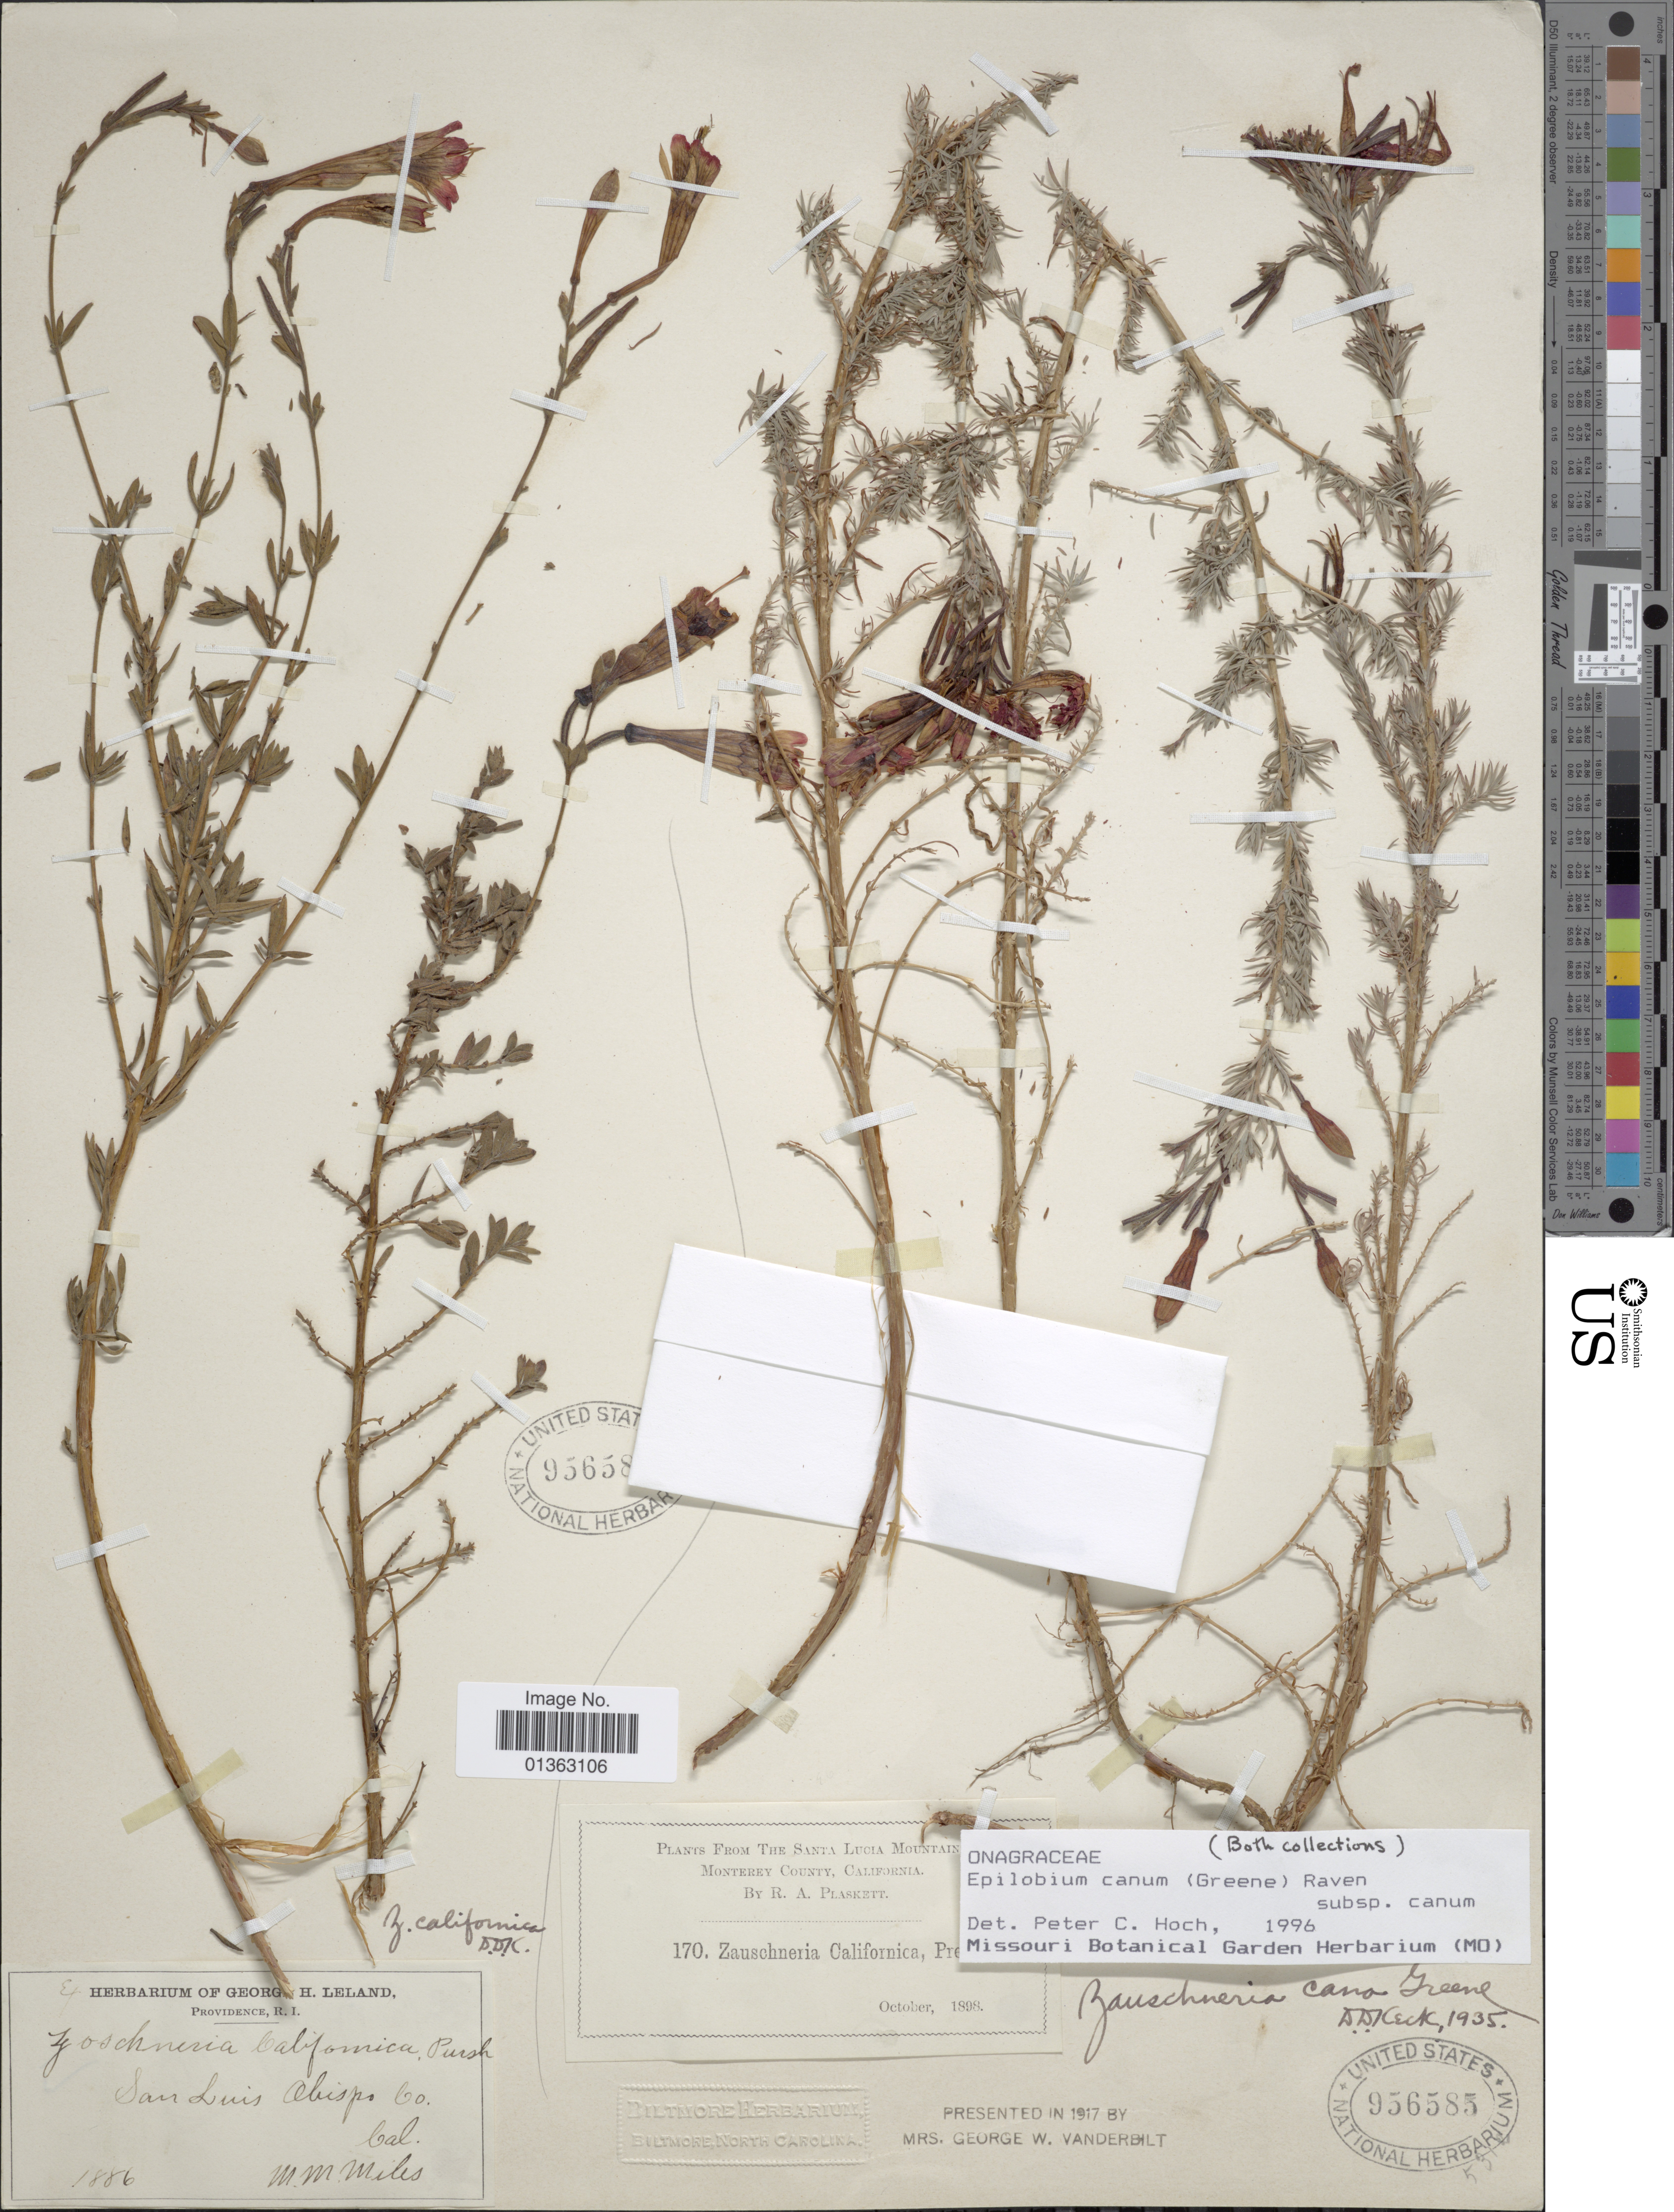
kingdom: Plantae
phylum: Tracheophyta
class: Magnoliopsida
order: Myrtales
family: Onagraceae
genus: Epilobium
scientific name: Epilobium canum subsp. canum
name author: (Greene) P.H. Raven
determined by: Hoch, P. C.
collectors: M. Miles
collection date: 1886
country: United States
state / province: California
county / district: San Luis Obispo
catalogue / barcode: US 956586-2